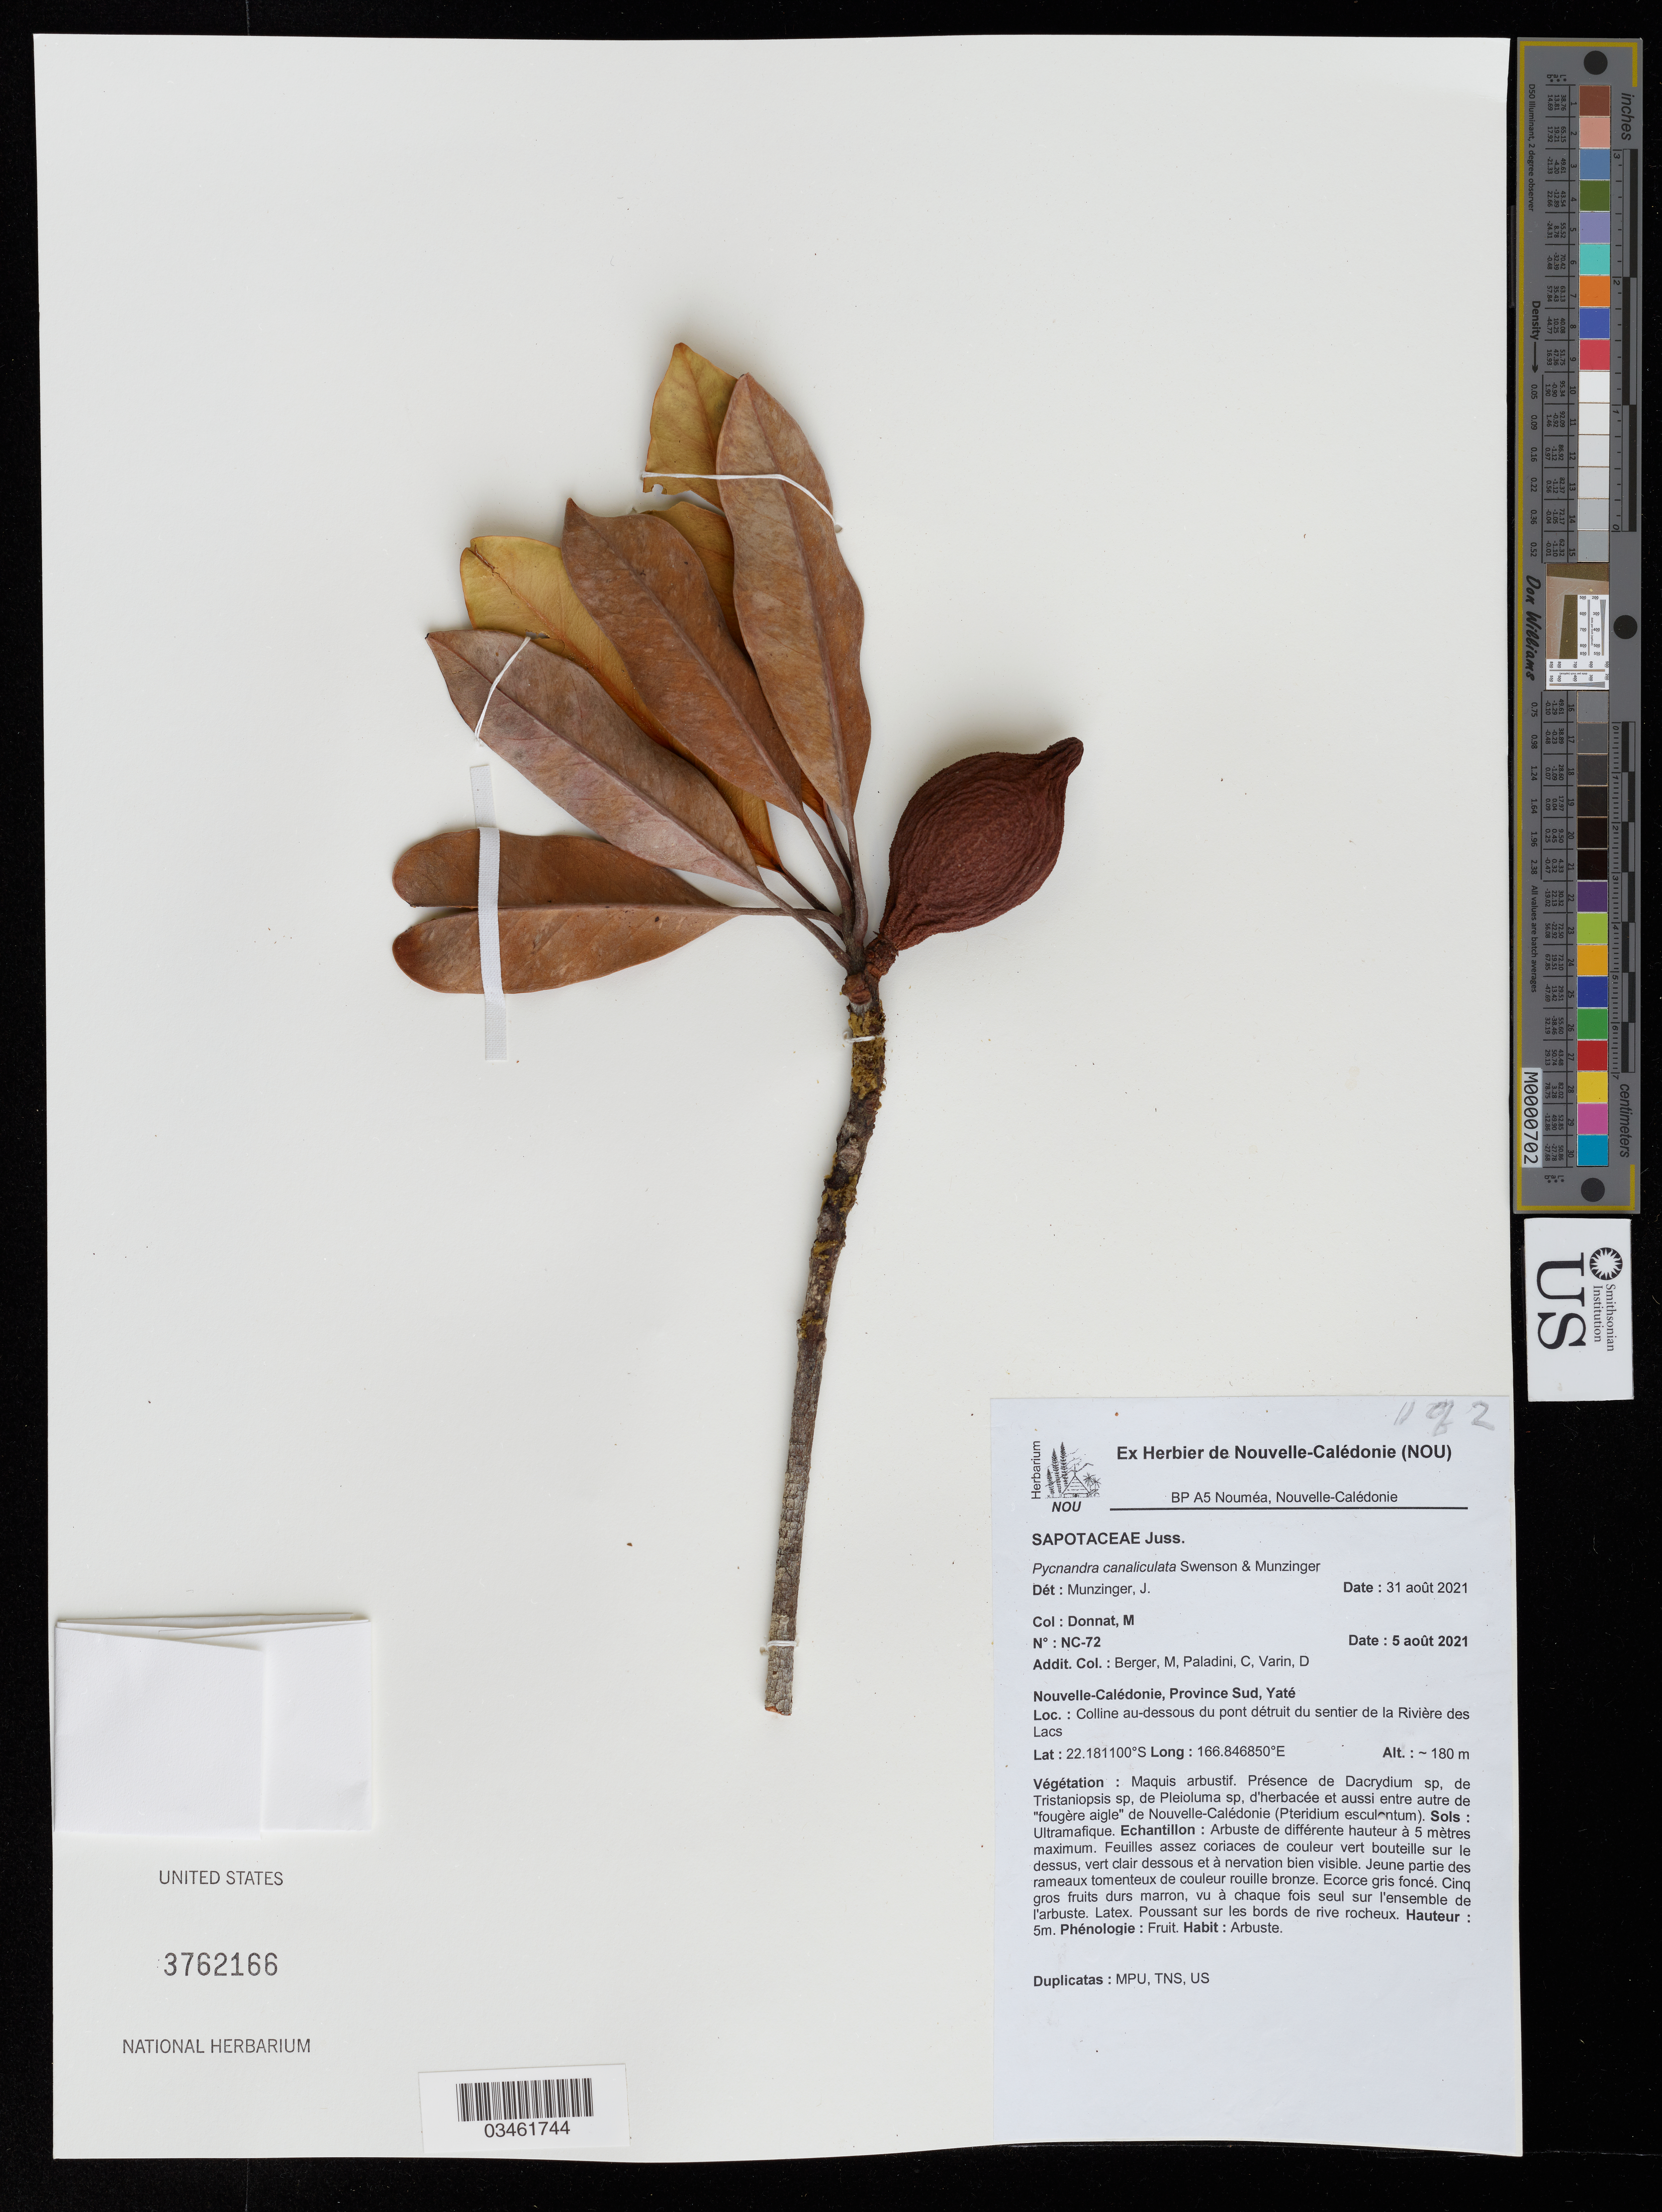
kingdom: Plantae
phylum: Tracheophyta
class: Magnoliopsida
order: Ericales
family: Sapotaceae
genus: Pycnandra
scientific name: Pycnandra canaliculata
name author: Swenson & Munzinger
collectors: M. Donnat, M. Berger, C. Paladini & D. Varin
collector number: NC-72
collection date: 2021-08-05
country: New Caledonia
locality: Province Sud, Yaté. Colline au-dessous du pont détruit du sentier de la Rivière des Lacs.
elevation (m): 180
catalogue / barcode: US 3762166